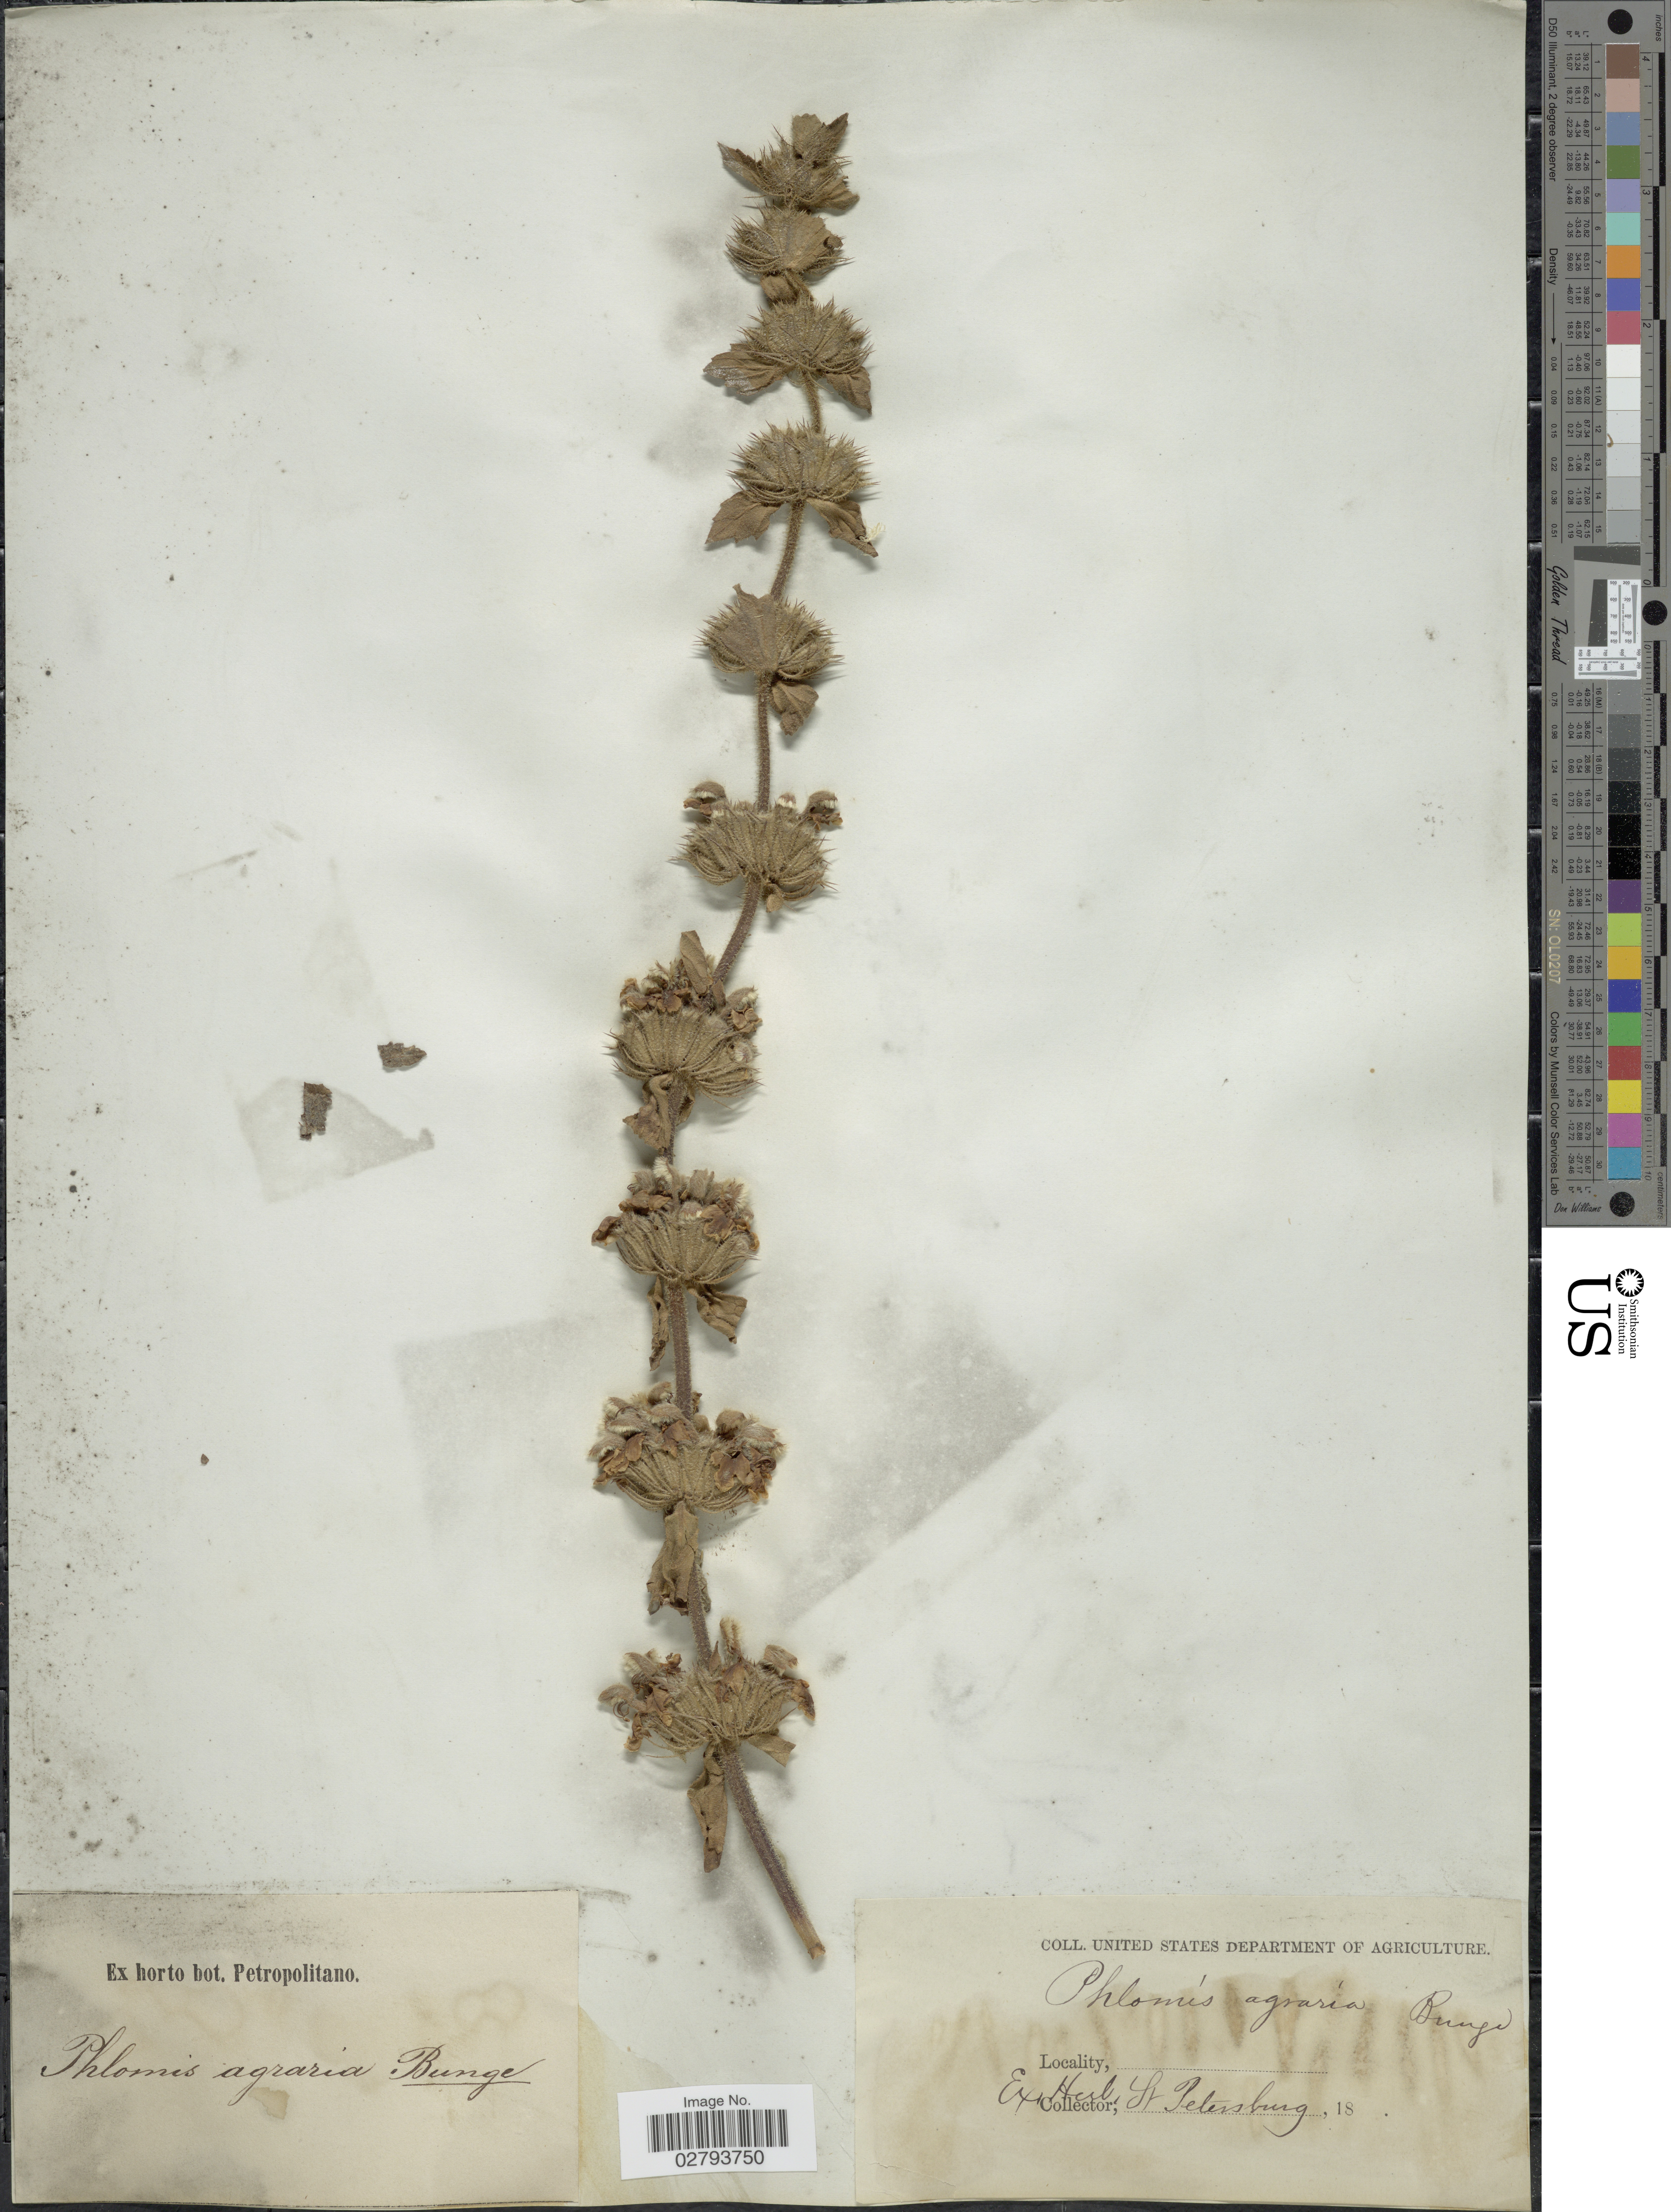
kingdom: Plantae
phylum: Tracheophyta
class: Magnoliopsida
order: Lamiales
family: Lamiaceae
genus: Phlomoides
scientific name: Phlomoides agraria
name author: (Bunge) Adylov et al.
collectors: Ex herb. St. Petersburg